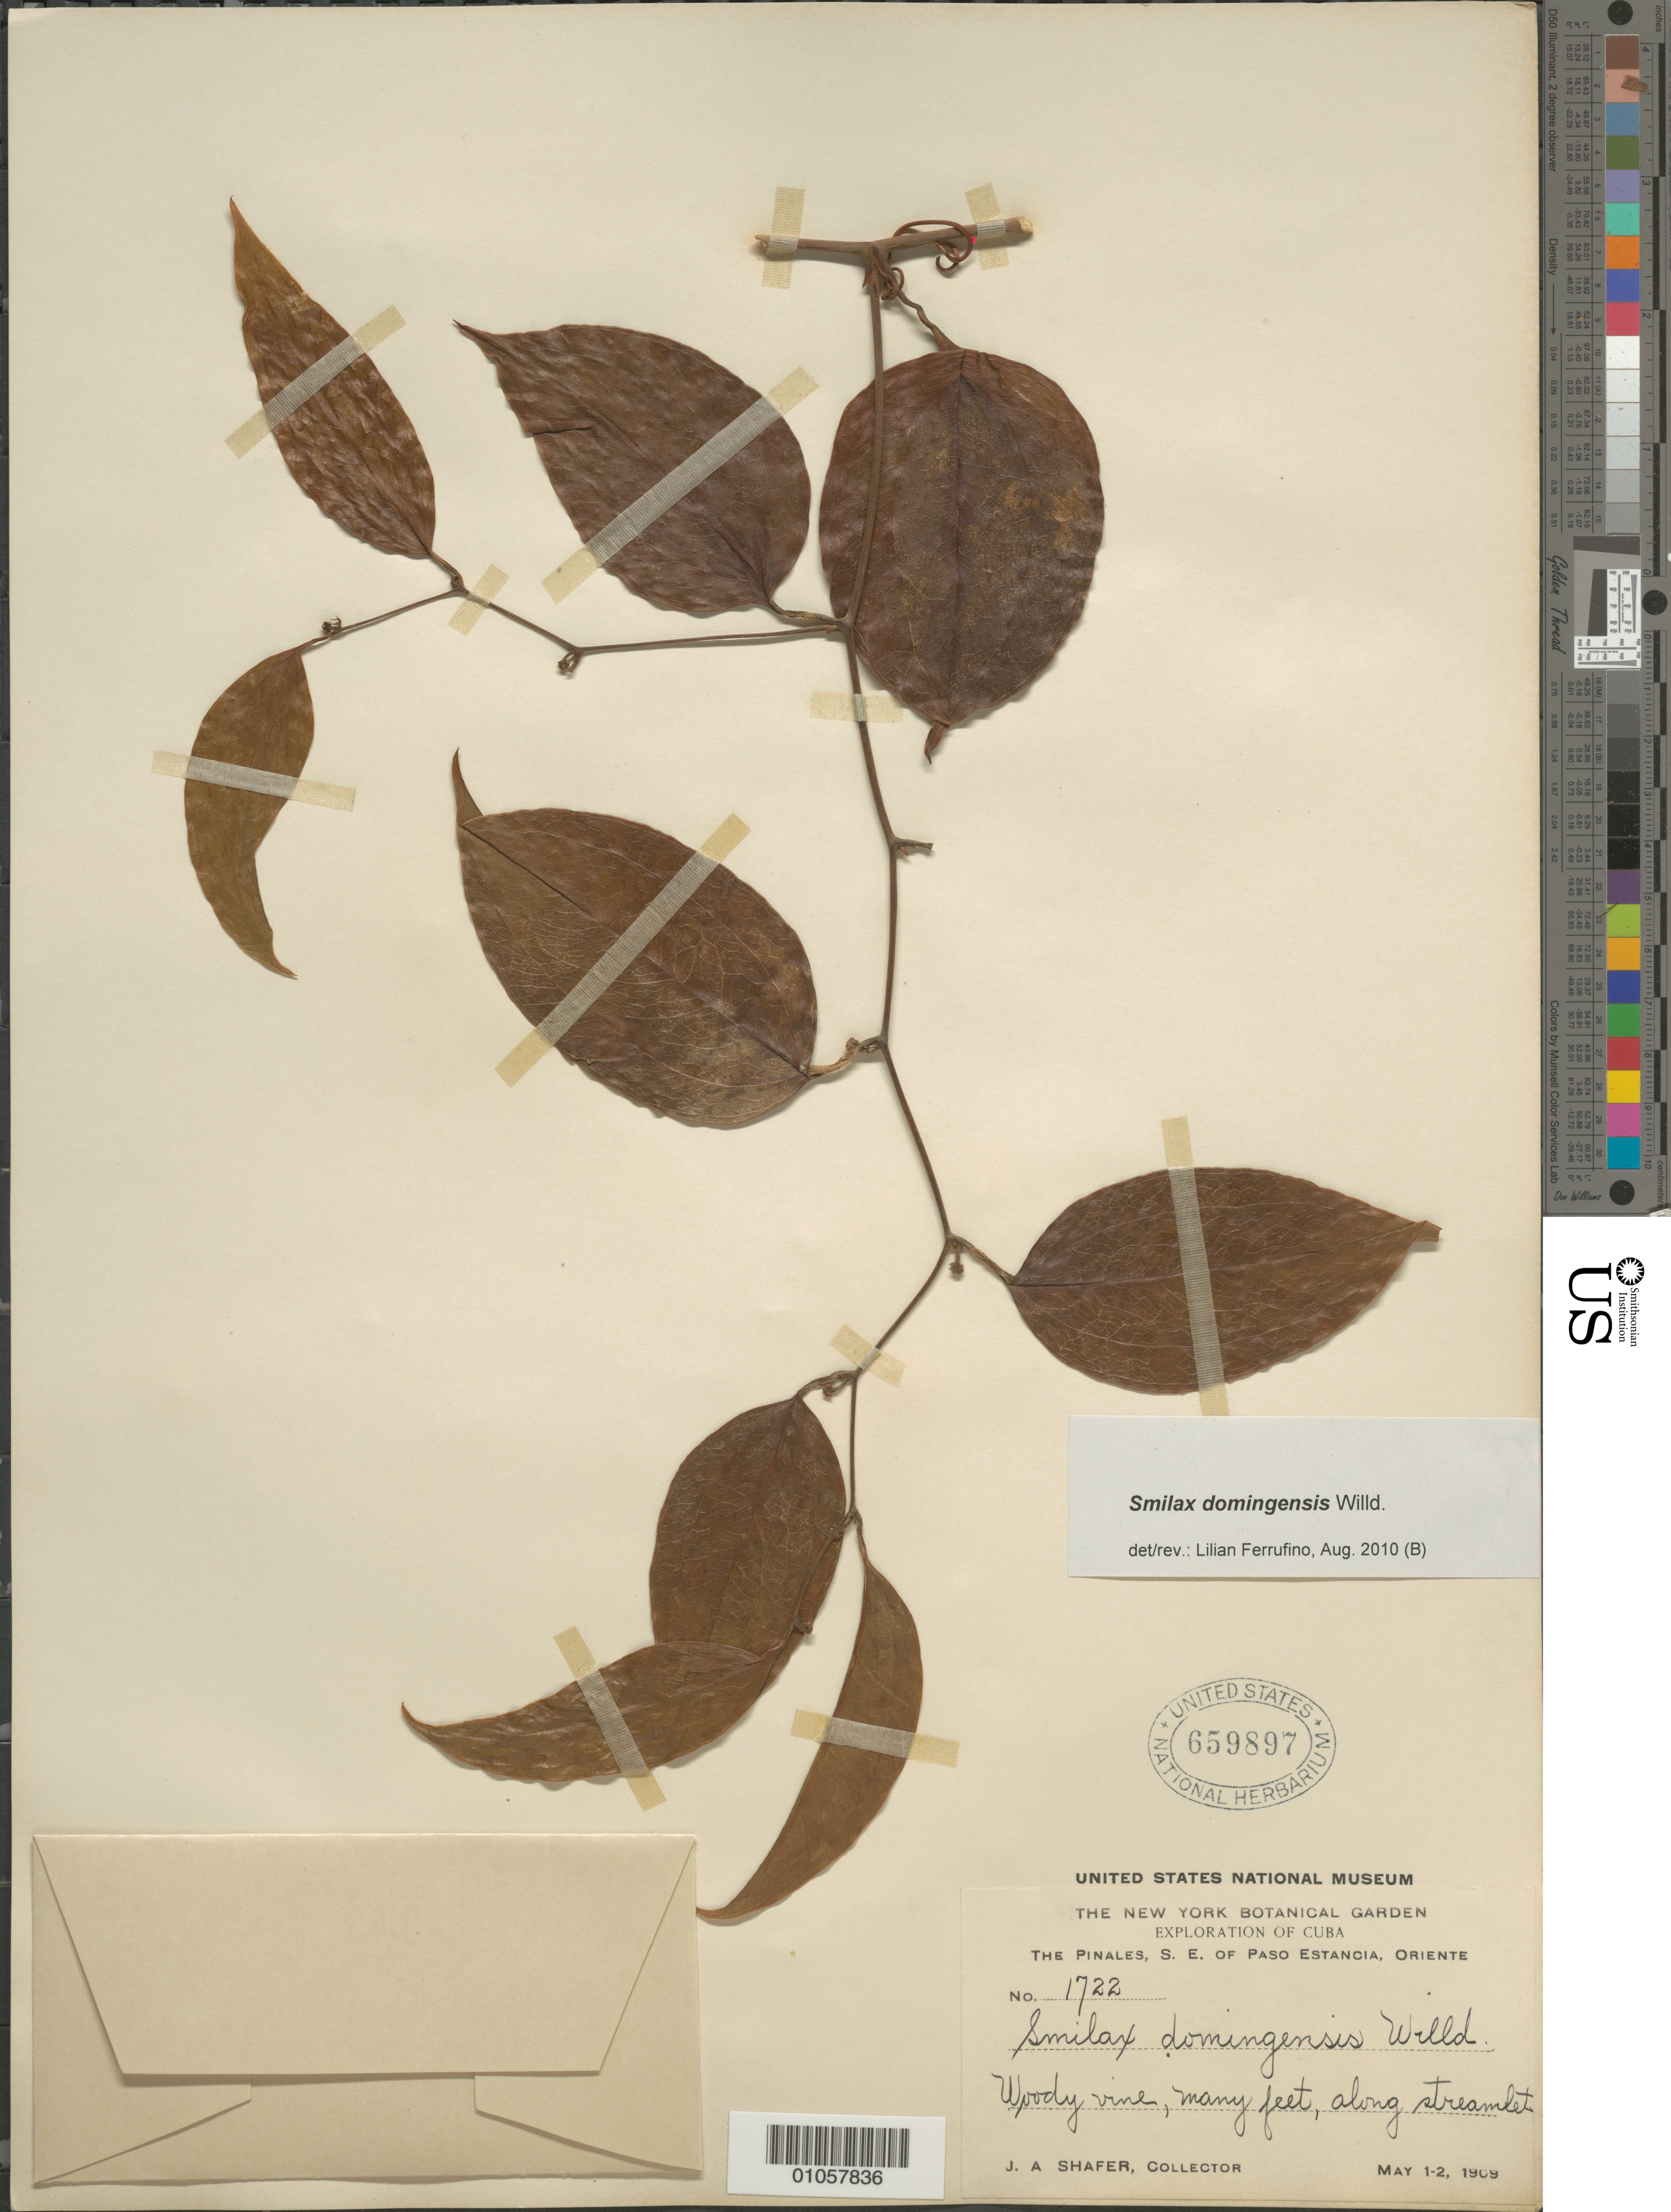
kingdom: Plantae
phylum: Tracheophyta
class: Liliopsida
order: Liliales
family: Smilacaceae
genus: Smilax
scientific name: Smilax domingensis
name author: Willd.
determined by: Ferrufino, L., (USJ), Herbario Universidad de Costa Rica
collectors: J. A. Shafer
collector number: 1722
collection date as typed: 01 May 1909 to 02 May 1909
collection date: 1909-05-01/1909-05-02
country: Cuba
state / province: Granma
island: Cuba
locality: The Pinales, SE of Passo Estancia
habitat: Along streamlet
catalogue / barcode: US 659897